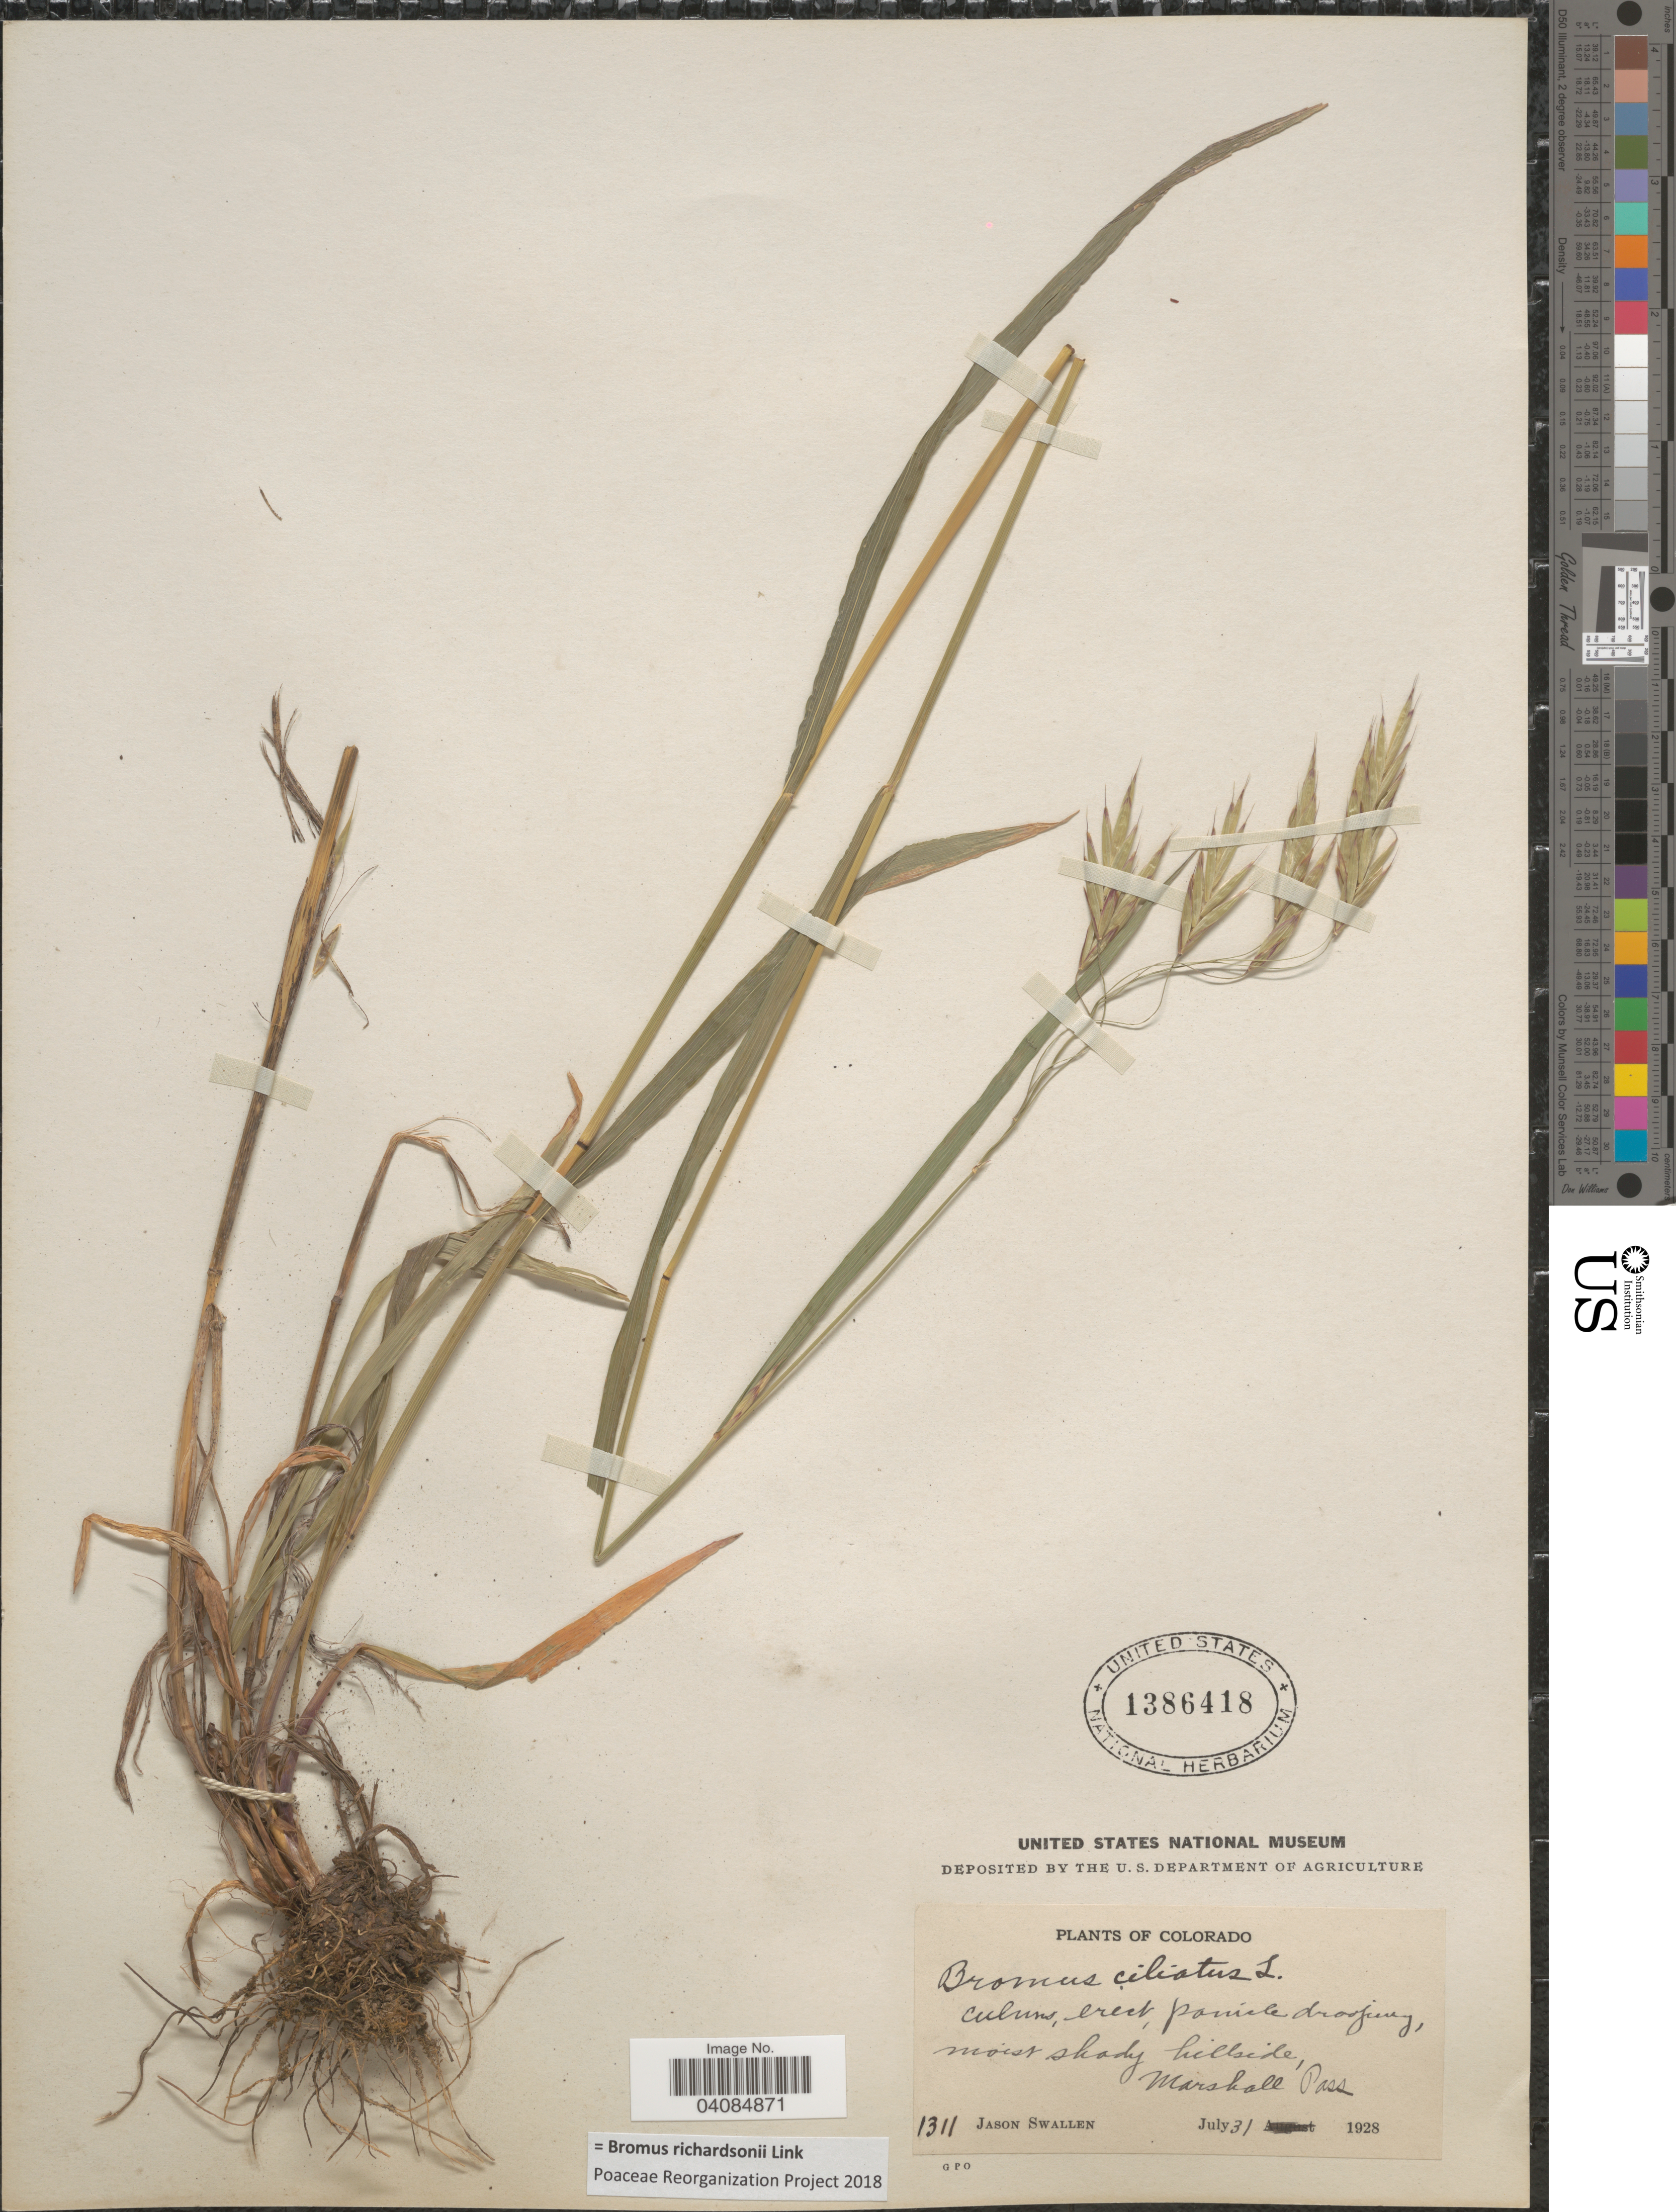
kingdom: Plantae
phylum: Tracheophyta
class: Liliopsida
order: Poales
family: Poaceae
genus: Bromus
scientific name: Bromus racemosus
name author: L.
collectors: J. R. Swallen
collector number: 1311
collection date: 1928-07-31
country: United States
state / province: Colorado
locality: Moist shady hillside, Marshall Pass.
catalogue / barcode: US 1386418